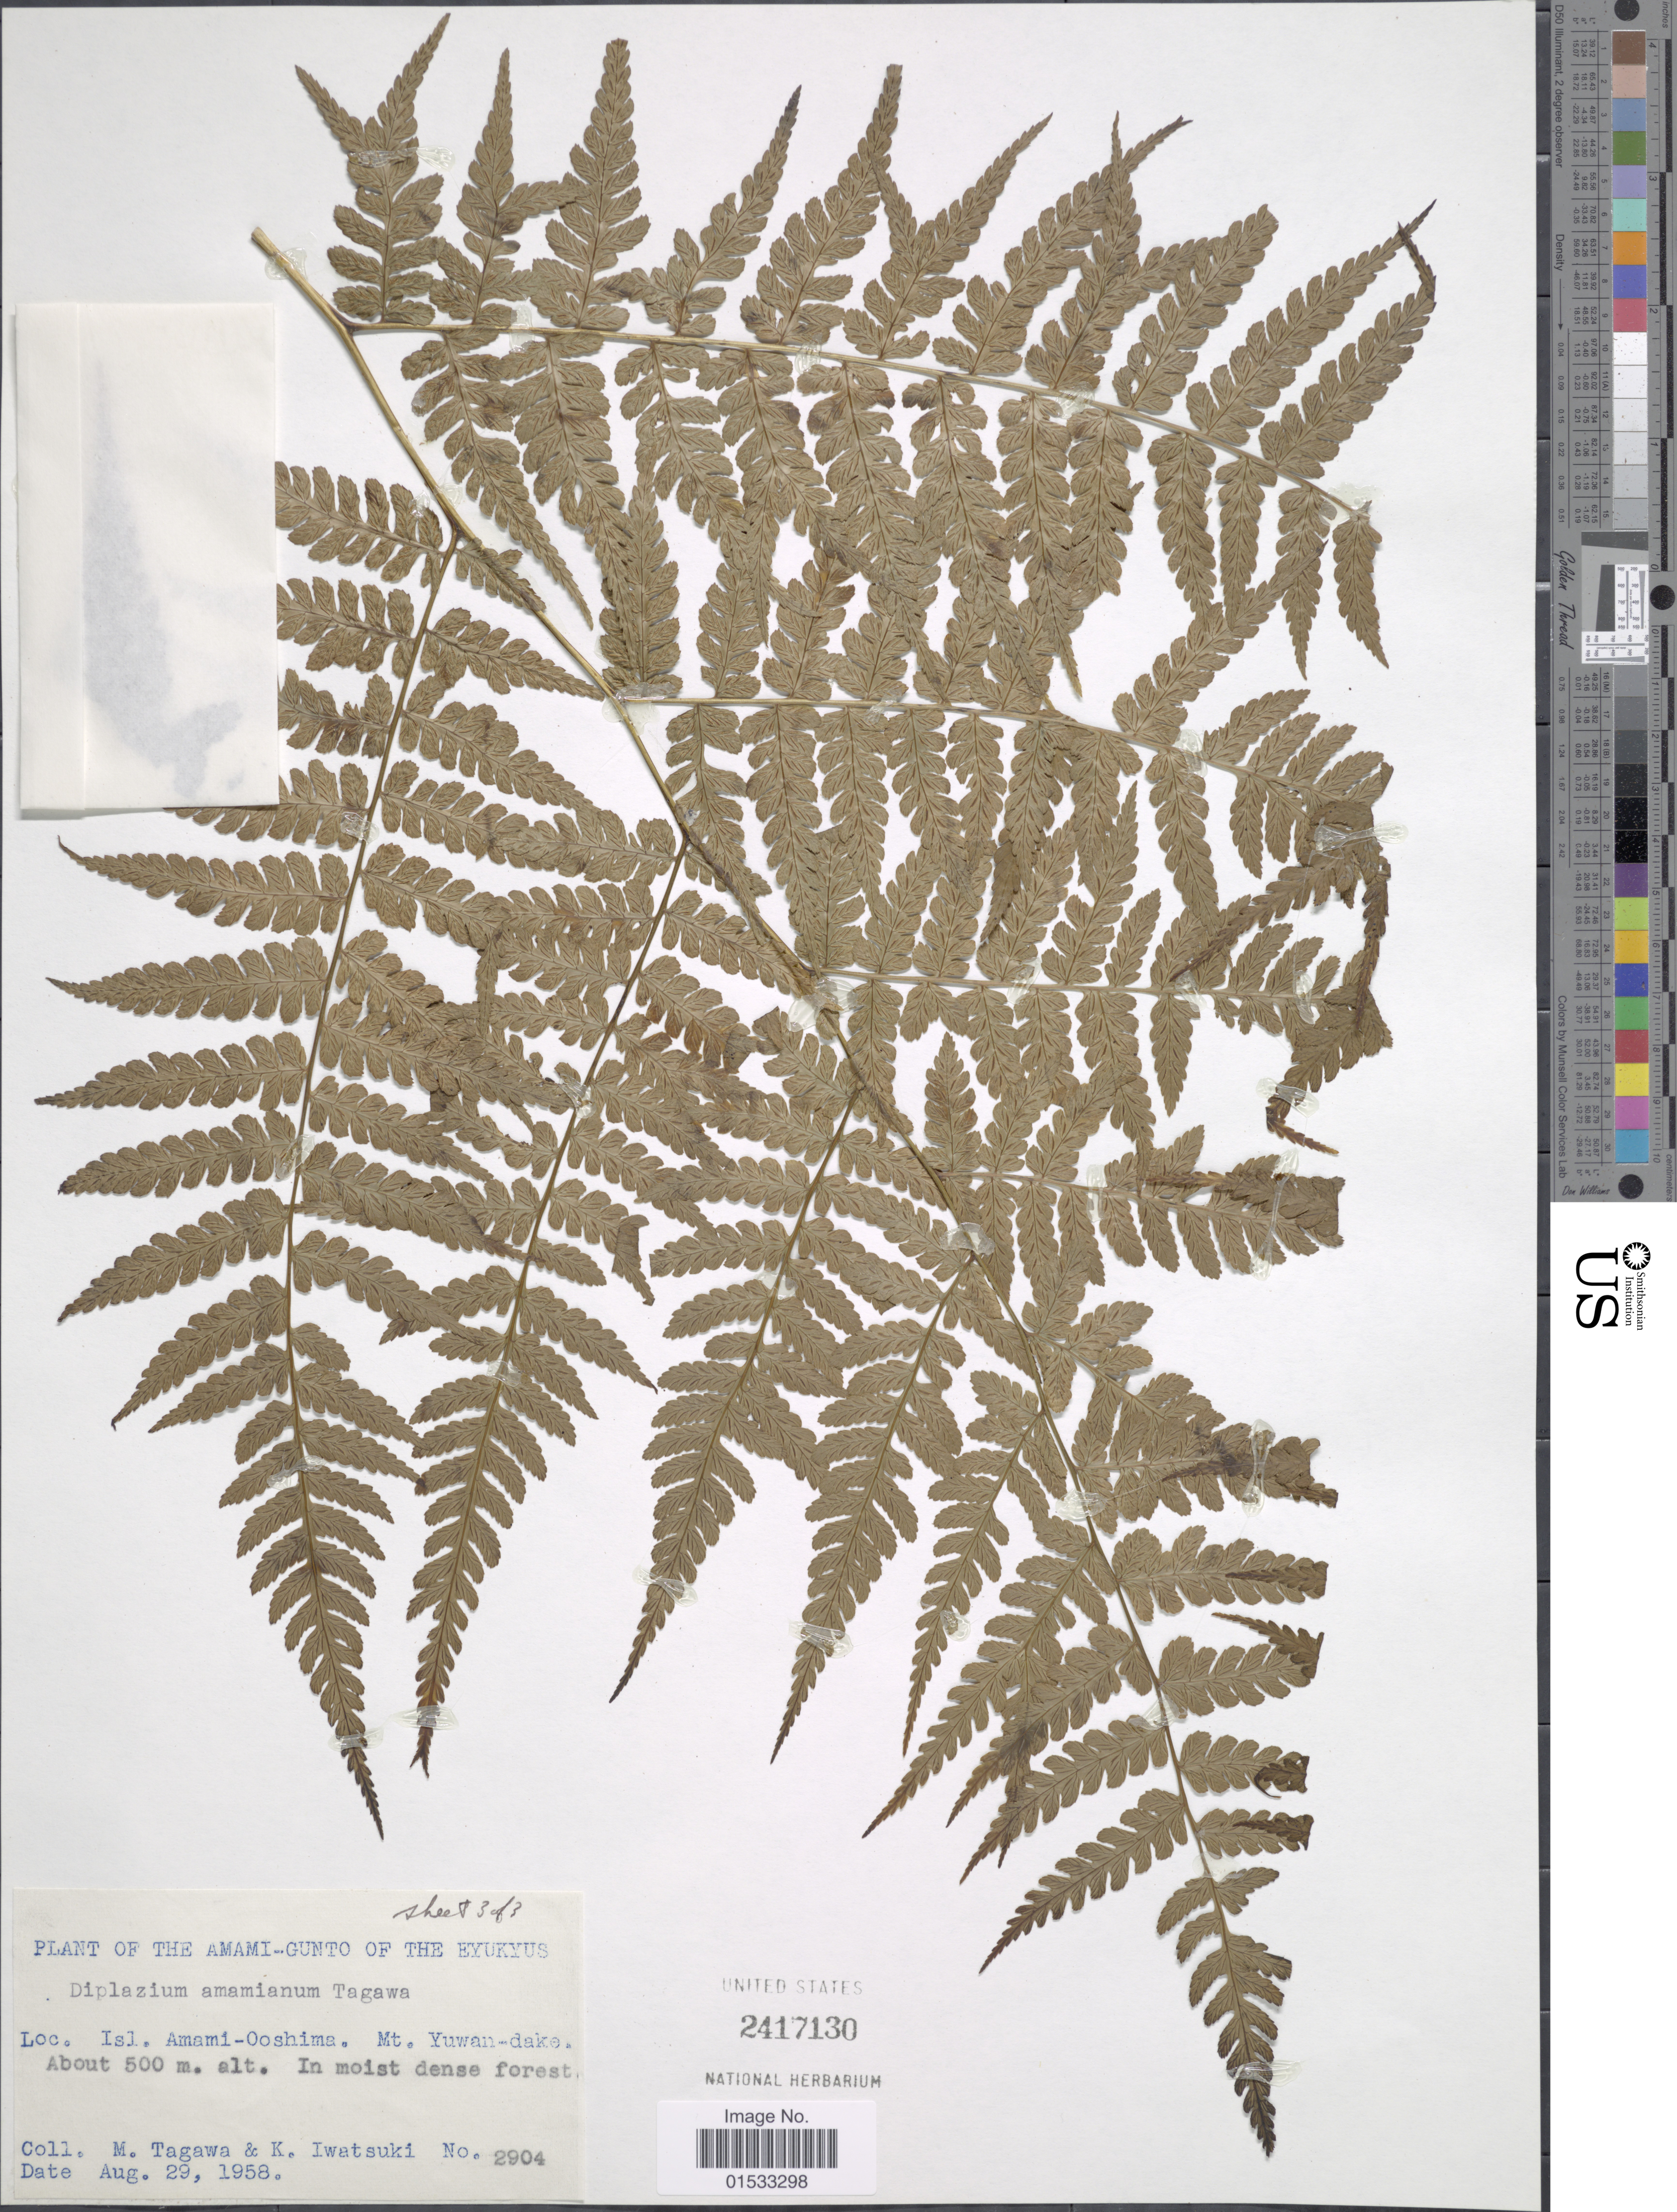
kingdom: Plantae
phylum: Tracheophyta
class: Polypodiopsida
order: Polypodiales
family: Athyriaceae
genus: Diplazium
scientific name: Diplazium amamianum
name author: Tagawa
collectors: M. Tagawa & K. Iwatsuki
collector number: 2904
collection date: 1958-08-29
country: Japan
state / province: Okinawa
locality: Amami- Gunto of the Eyukyus, loc. Isl. Amami- Ooshima, Mt, Yuwan- dake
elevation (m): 500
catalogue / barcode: US 2417130